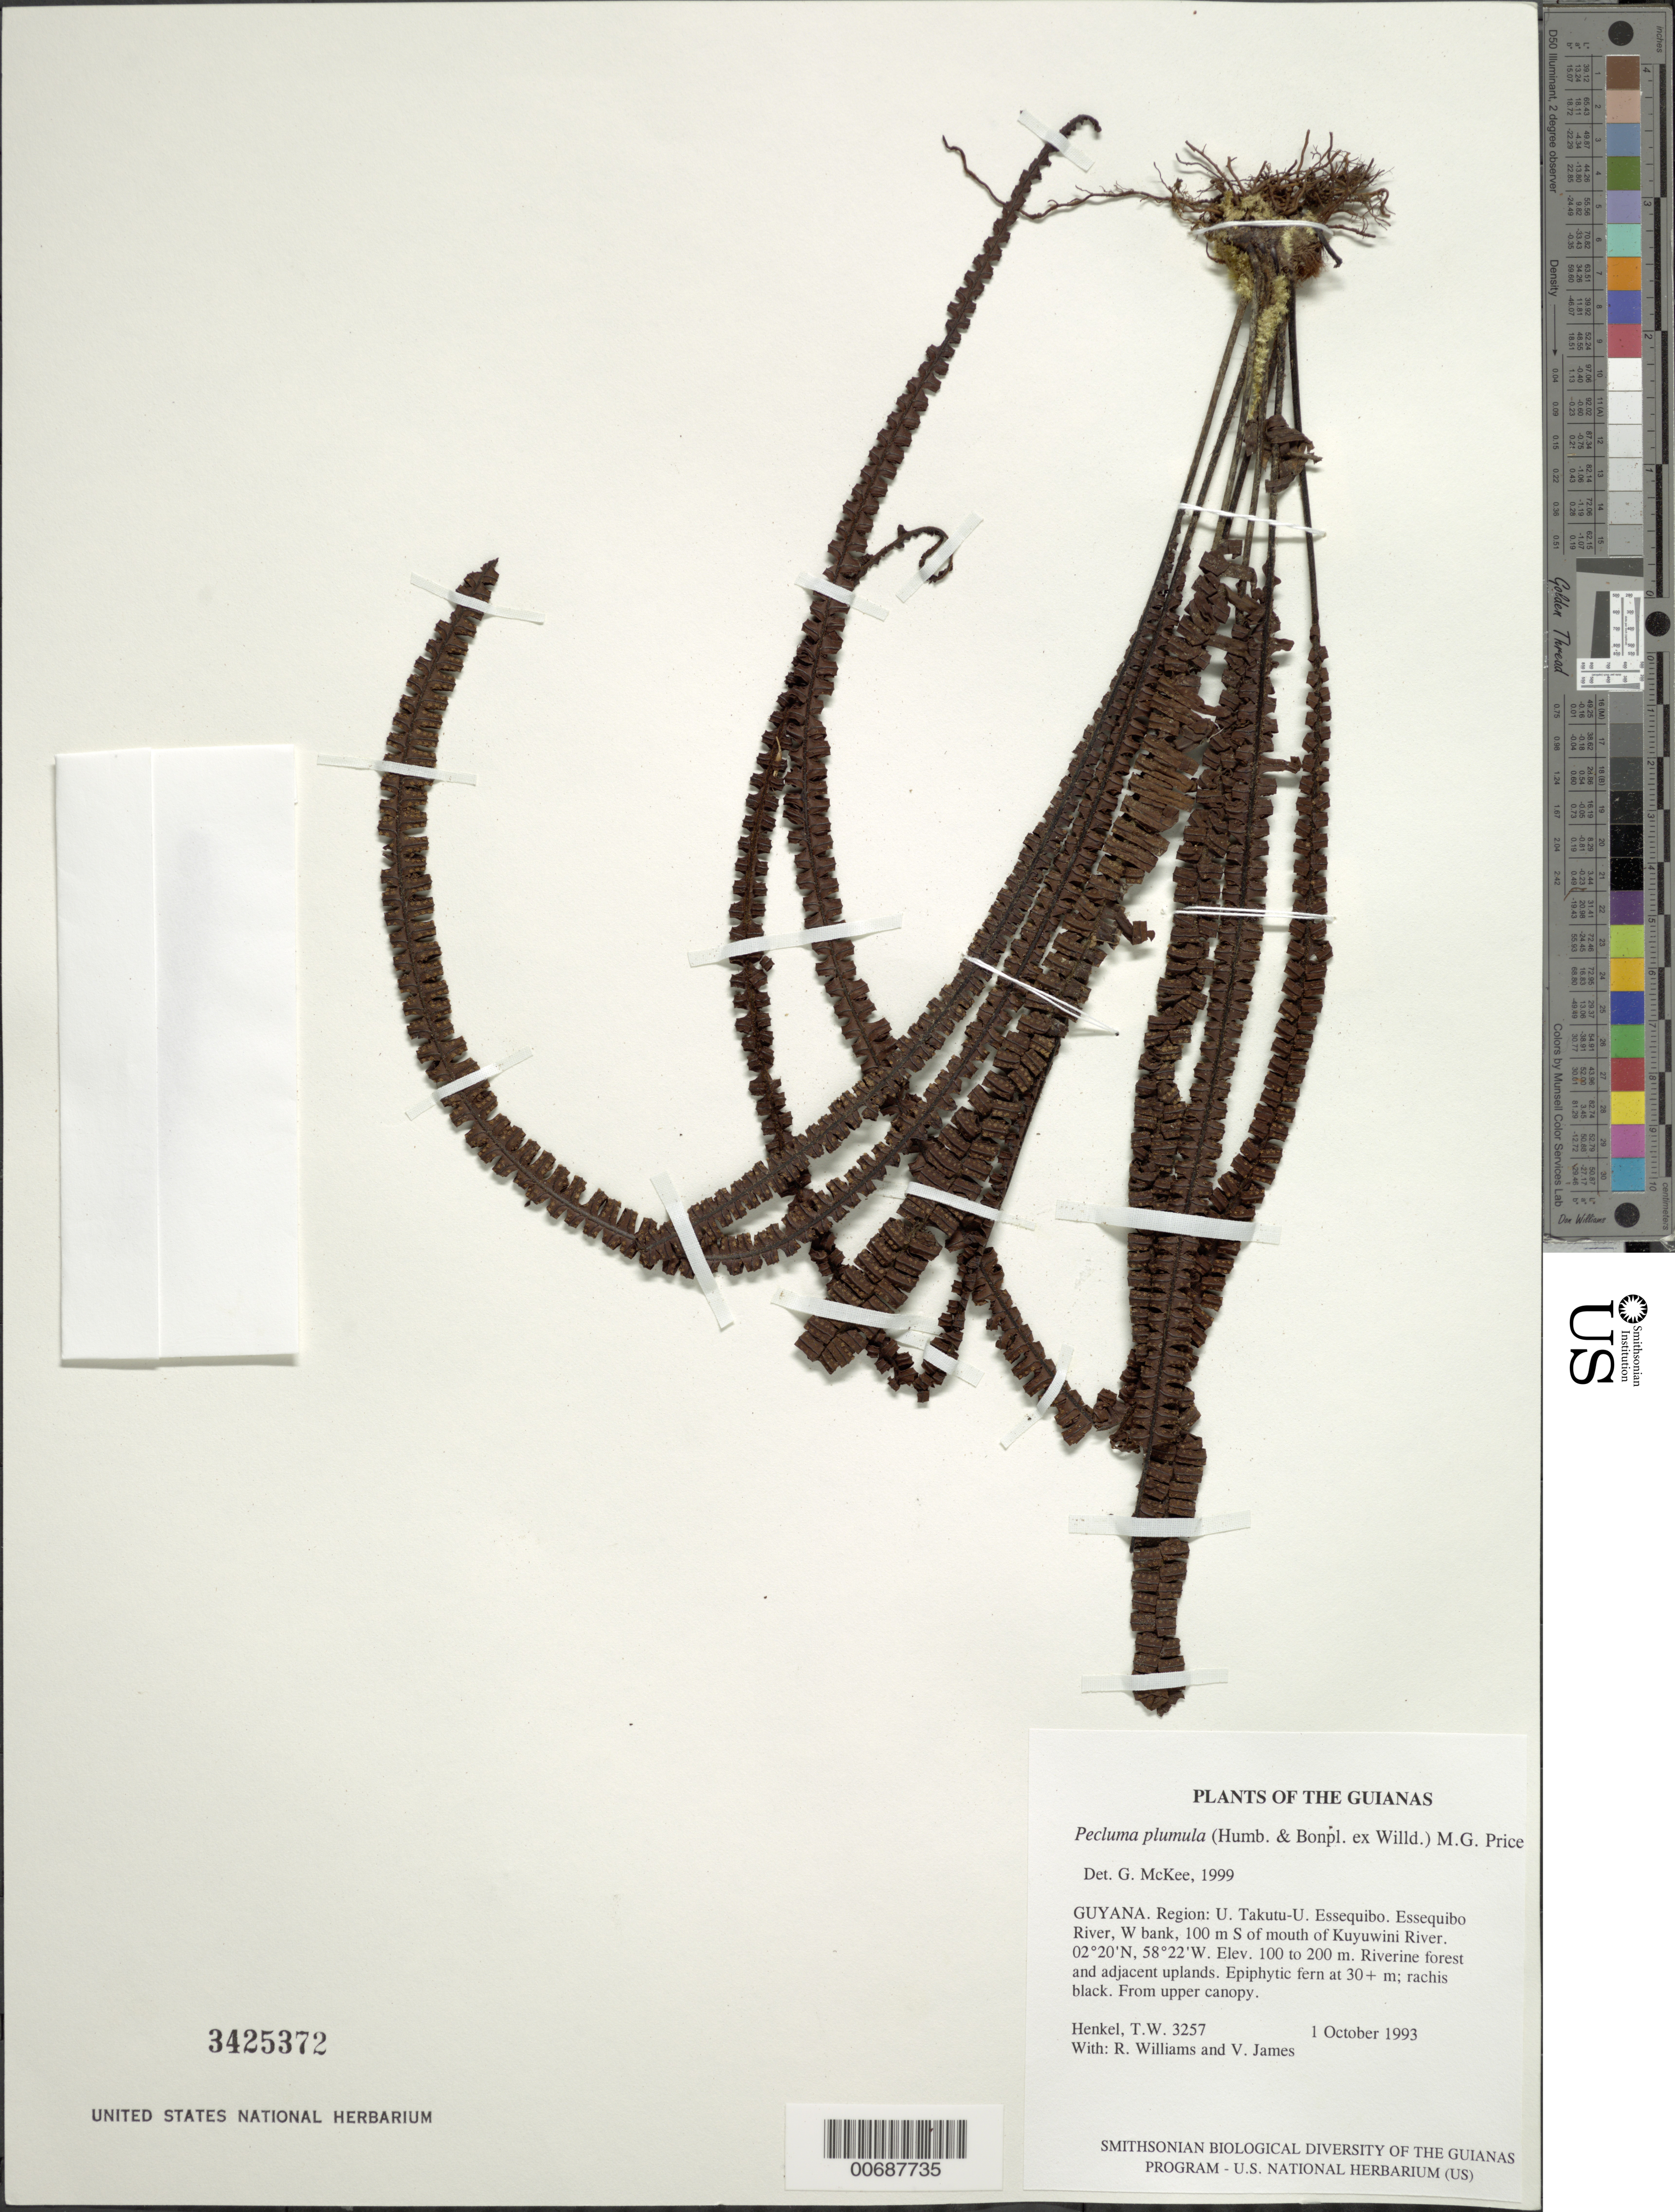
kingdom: Plantae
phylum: Tracheophyta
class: Polypodiopsida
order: Polypodiales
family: Polypodiaceae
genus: Pecluma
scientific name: Pecluma plumula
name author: (Humb. & Bonpl. ex Willd.) M.G. Price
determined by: McKee, G. S., (US), NMNH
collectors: T. Henkel, R. Williams & V. James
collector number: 3257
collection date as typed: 1 October 1993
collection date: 1993-10-01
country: Guyana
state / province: U. Takutu-U. Essequibo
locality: Essequibo River, W bank, 100 m S of mouth of Kuyuwini River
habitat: Riverine forest and adjacent uplands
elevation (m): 100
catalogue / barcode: US 3425372